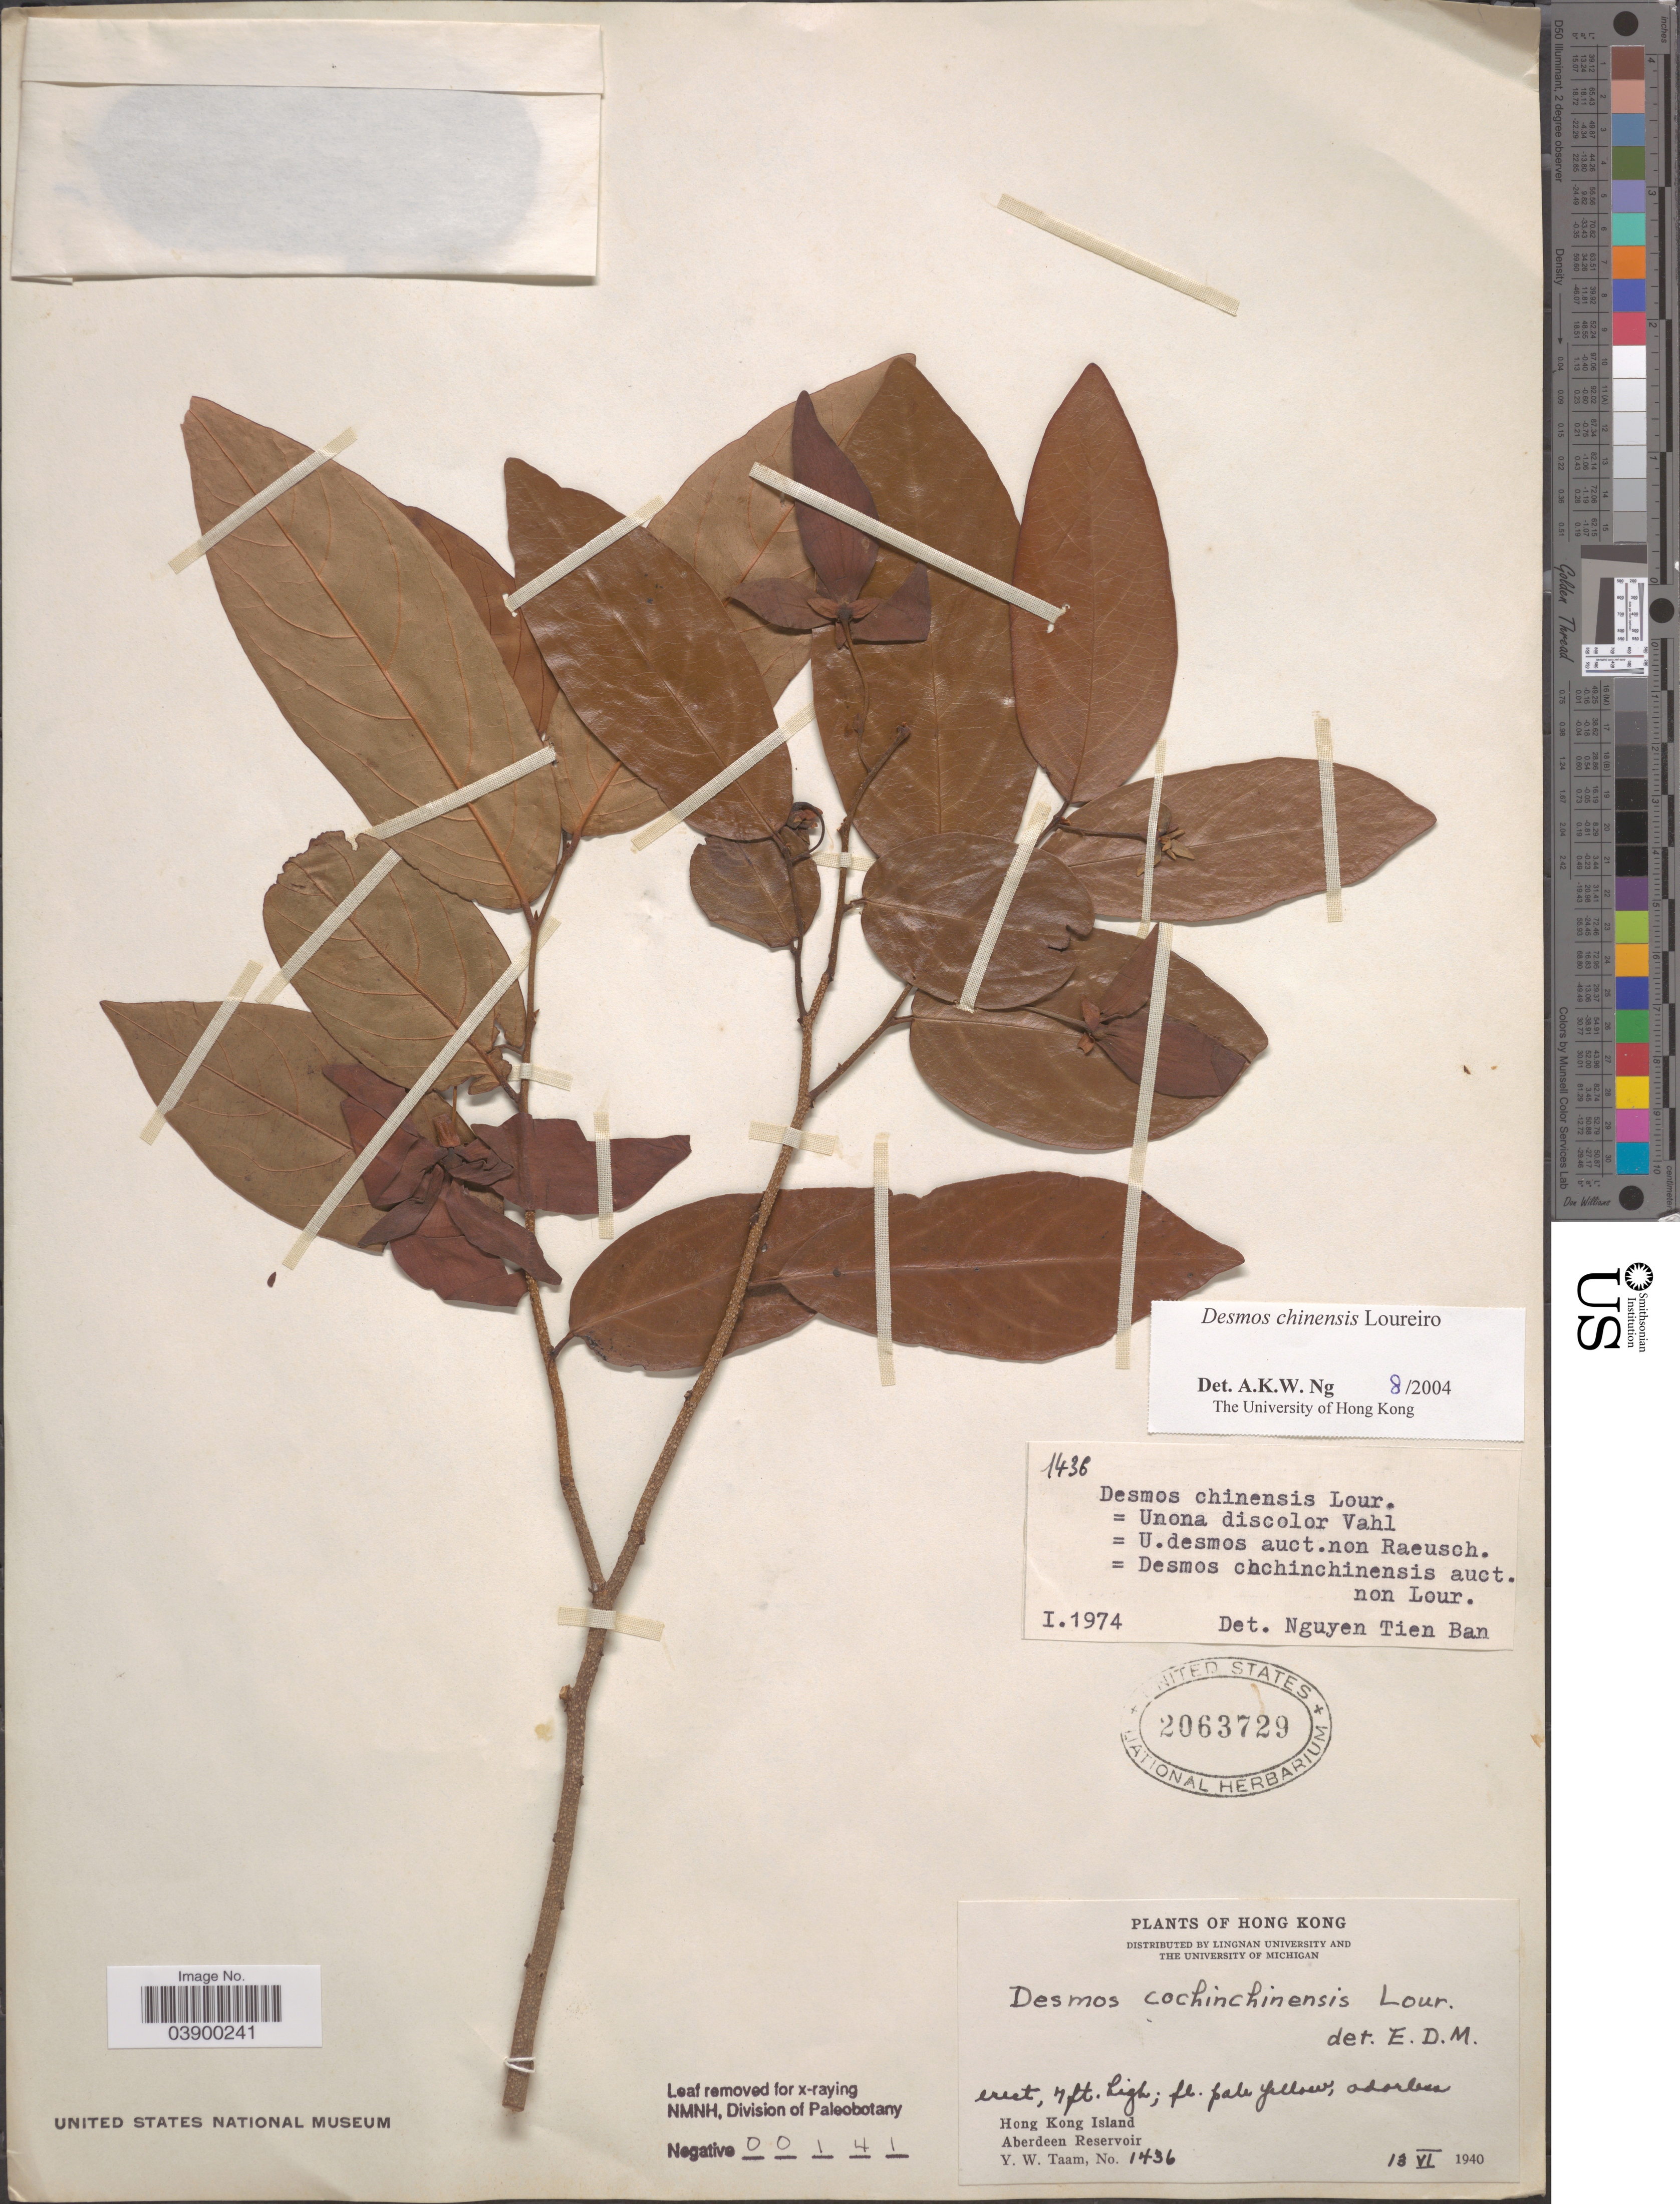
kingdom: Plantae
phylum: Tracheophyta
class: Magnoliopsida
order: Magnoliales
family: Annonaceae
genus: Desmos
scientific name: Desmos chinensis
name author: Lour.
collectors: Y. W. Taam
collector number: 1436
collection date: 1940-06-13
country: China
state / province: Hong Kong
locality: Hong Kong Island. Aberdeen Reservoir.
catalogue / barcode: US 2063729